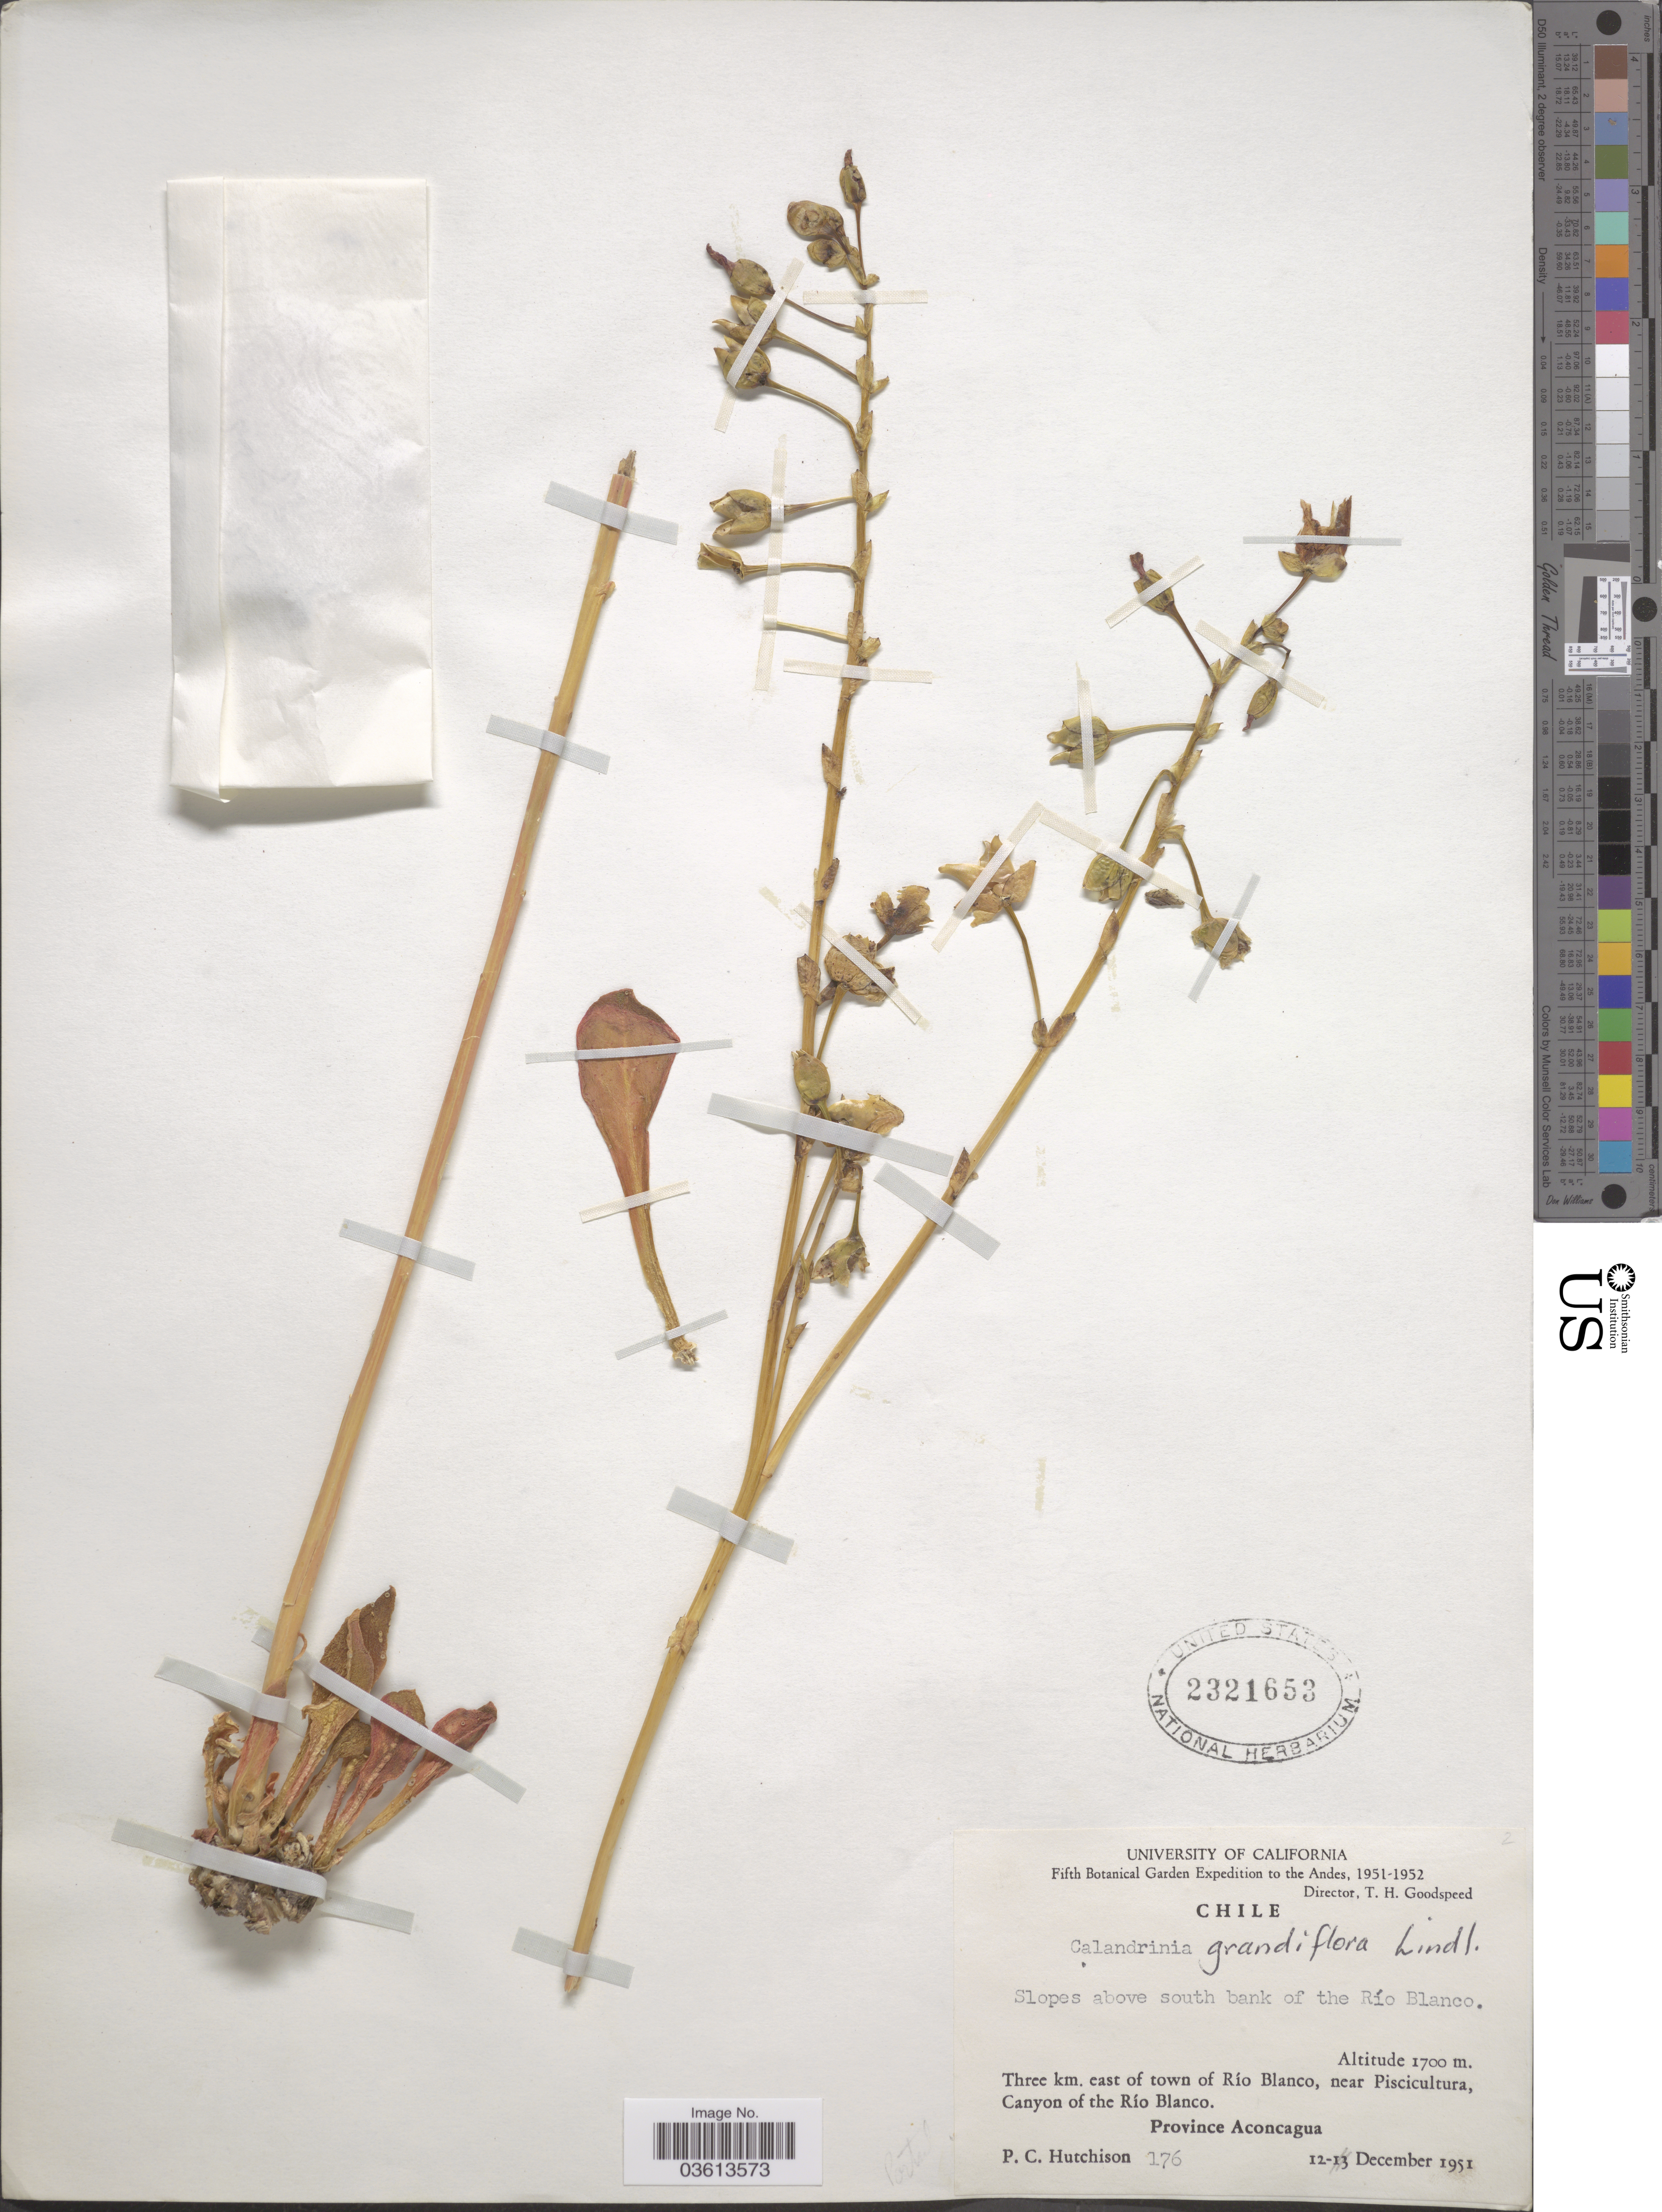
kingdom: Plantae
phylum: Tracheophyta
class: Magnoliopsida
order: Caryophyllales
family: Montiaceae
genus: Cistanthe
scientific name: Cistanthe grandiflora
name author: (Lindl.) Schltdl.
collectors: P. C. Hutchison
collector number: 176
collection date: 1951-12-12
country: Chile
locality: The Andes. Slopes above south bank of the Río Blanco. Three km. east of town of Río Blanco, near Piscicultura, Canyon of the Río Blanco. Province Aconcagua.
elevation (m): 1700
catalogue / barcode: US 2321653